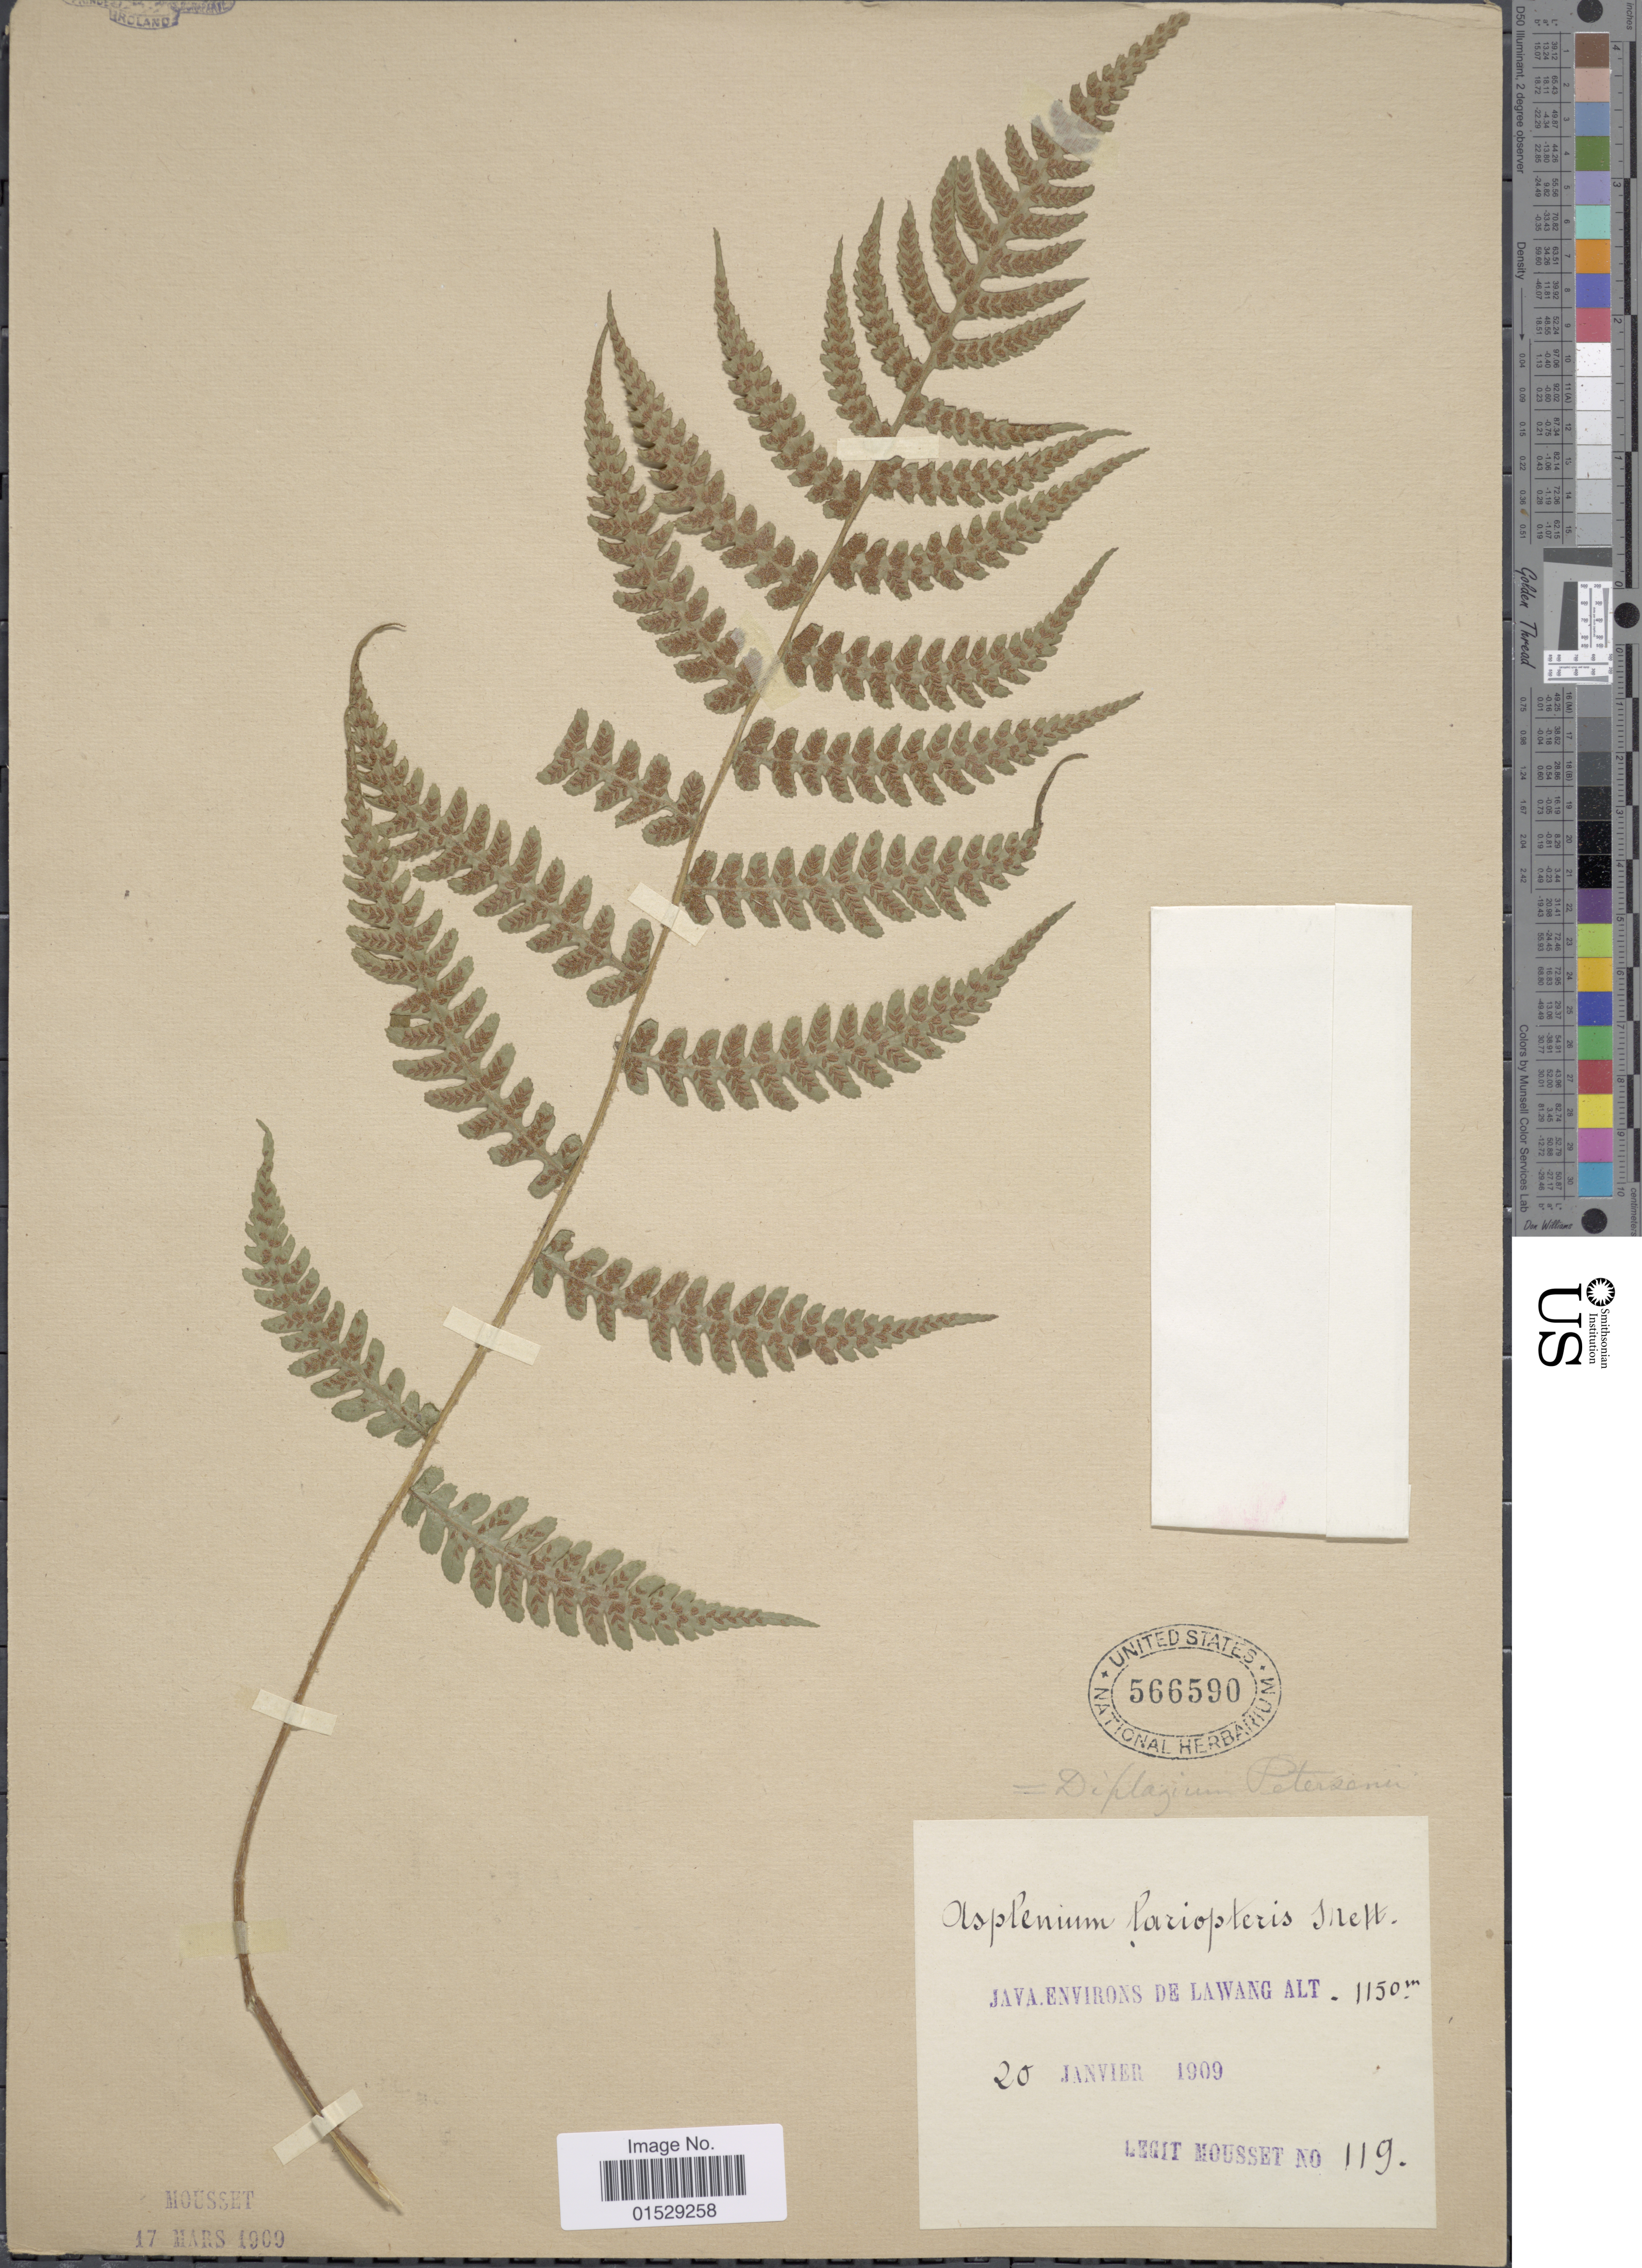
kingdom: Plantae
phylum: Tracheophyta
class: Polypodiopsida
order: Polypodiales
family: Athyriaceae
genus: Deparia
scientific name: Deparia petersenii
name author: (Kunze) M. Kato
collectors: Mousset, --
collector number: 119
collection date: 1909-01-20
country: Indonesia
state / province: Java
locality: Java environs de Lawang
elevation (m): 1150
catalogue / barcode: US 566590